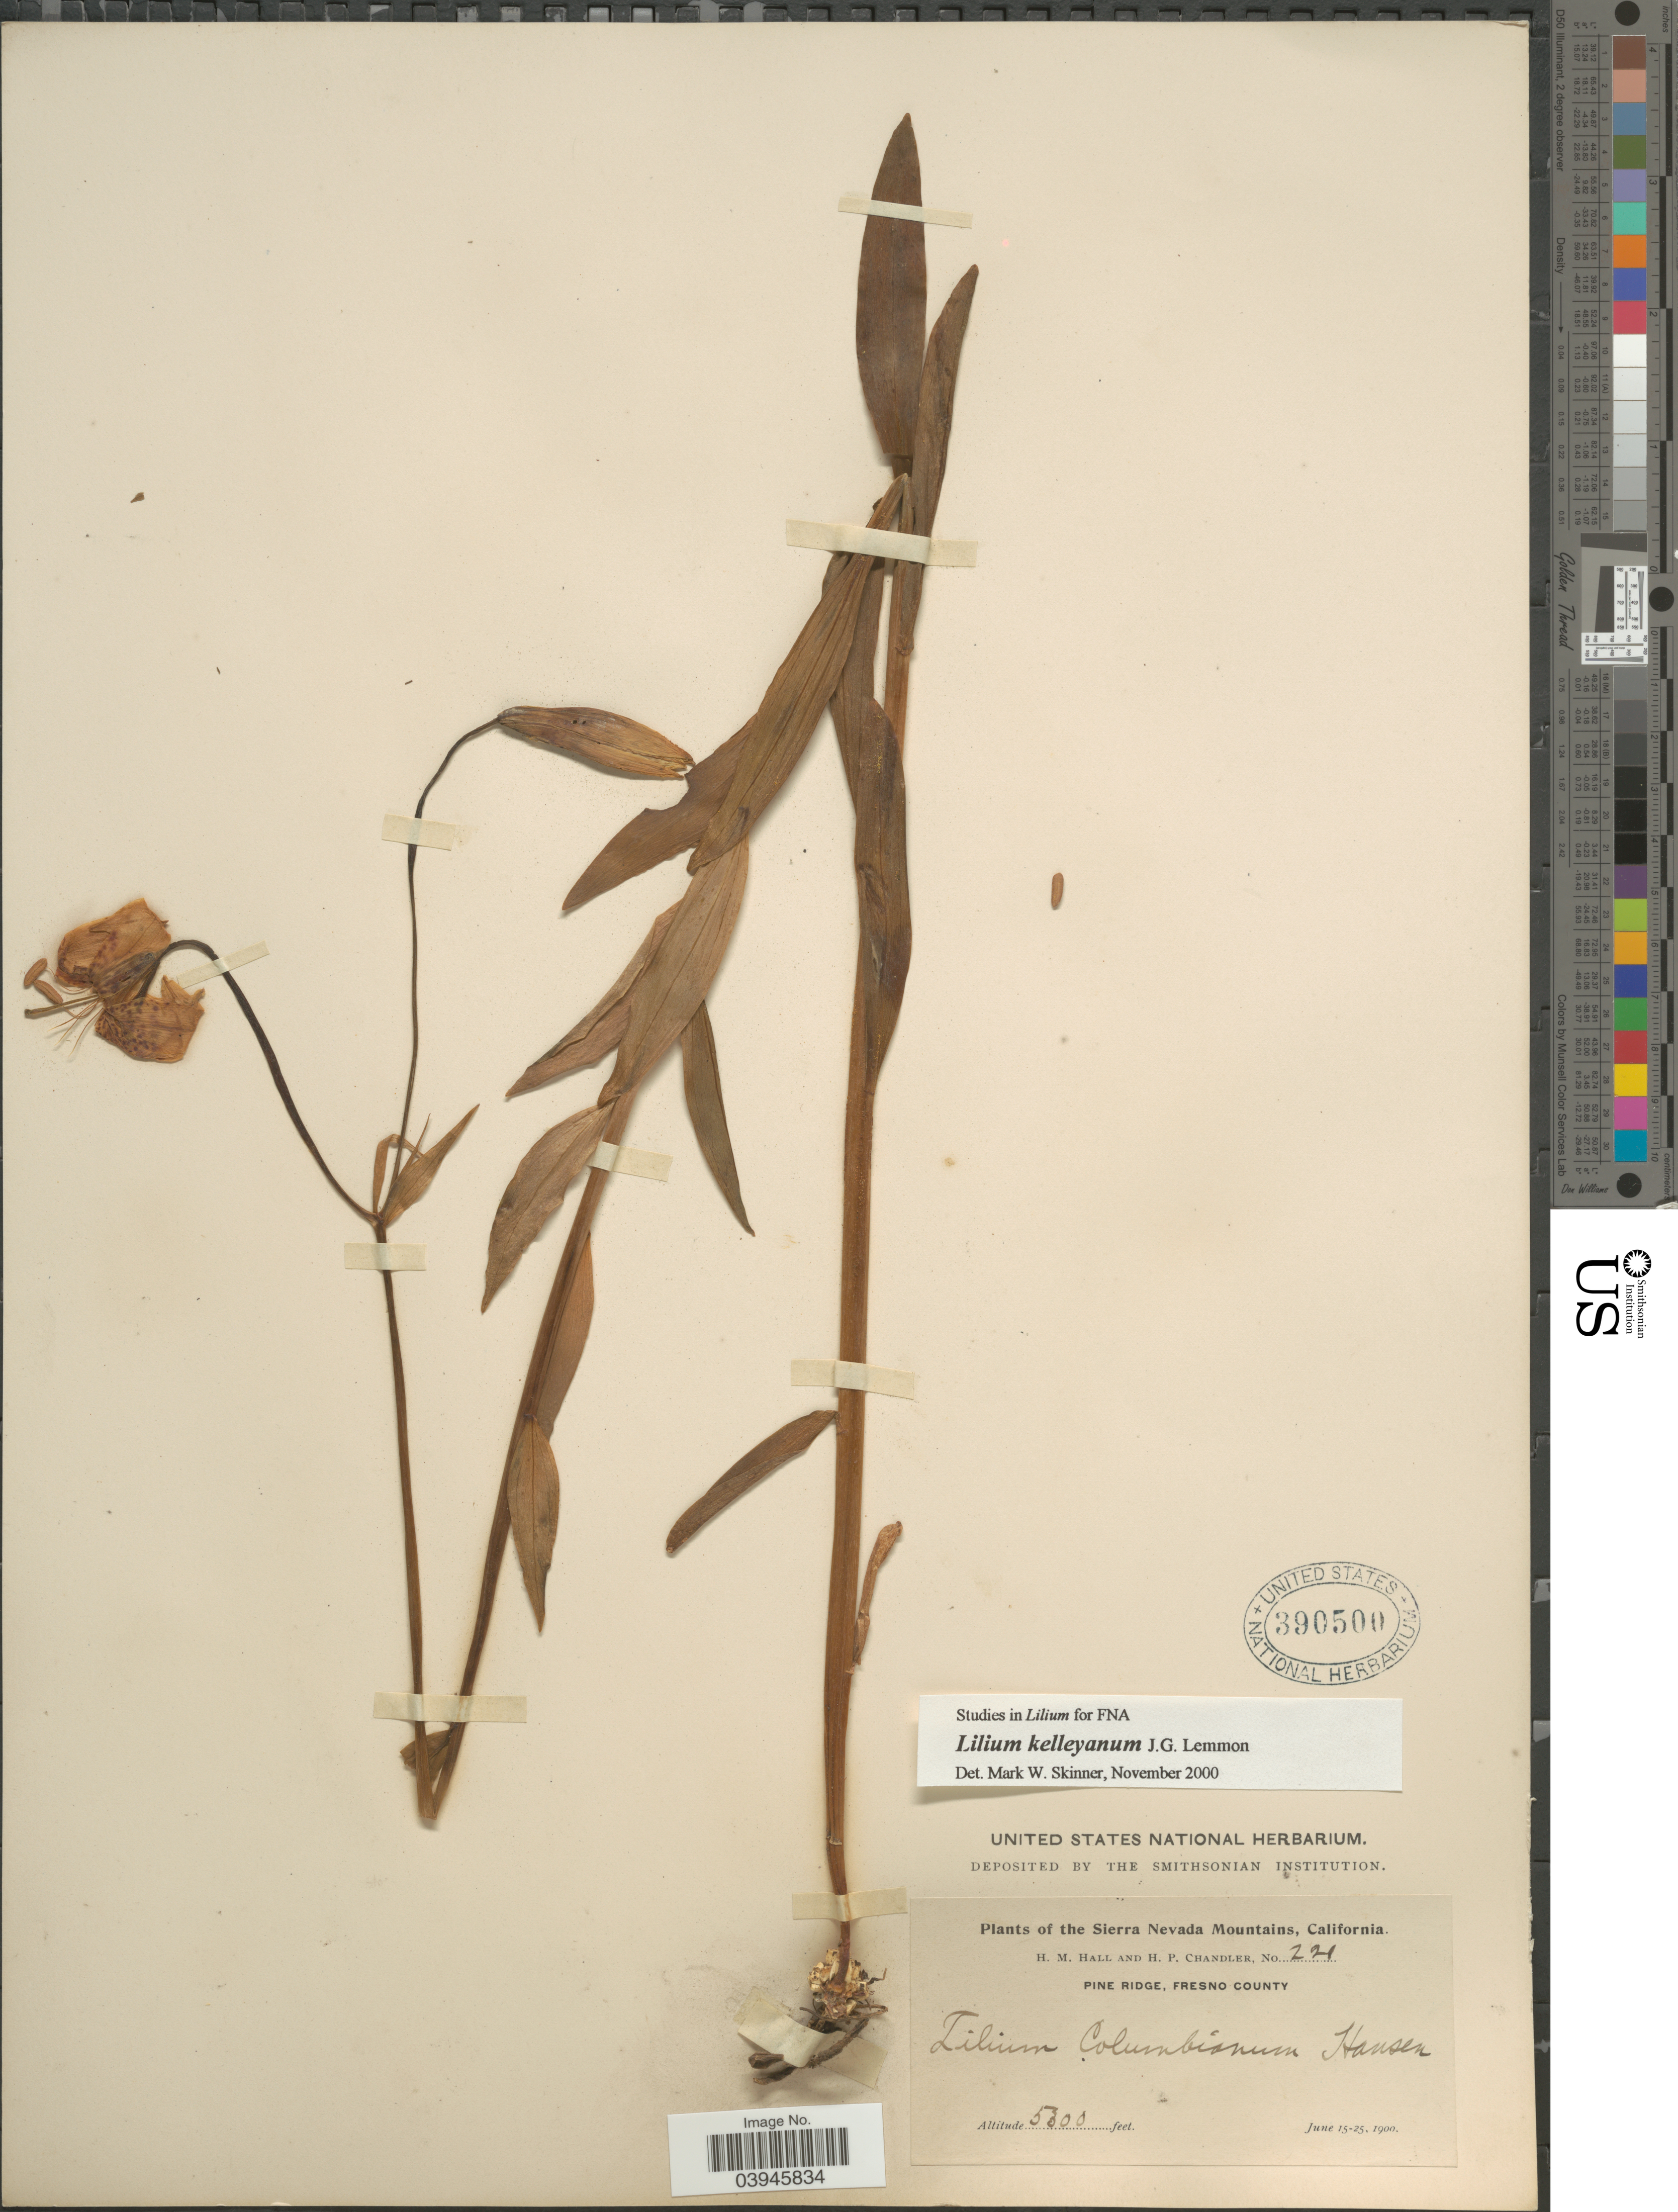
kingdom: Plantae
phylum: Tracheophyta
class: Liliopsida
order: Liliales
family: Liliaceae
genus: Lilium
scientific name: Lilium kelleyanum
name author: Lemmon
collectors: H. M. Hall & H. Chandler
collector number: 221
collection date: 1900-06-15/1900-06-25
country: United States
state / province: California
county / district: Fresno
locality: The Sierra Nevada Mountains. Pine Ridge, Fresno County.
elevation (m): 1615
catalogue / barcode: US 390500